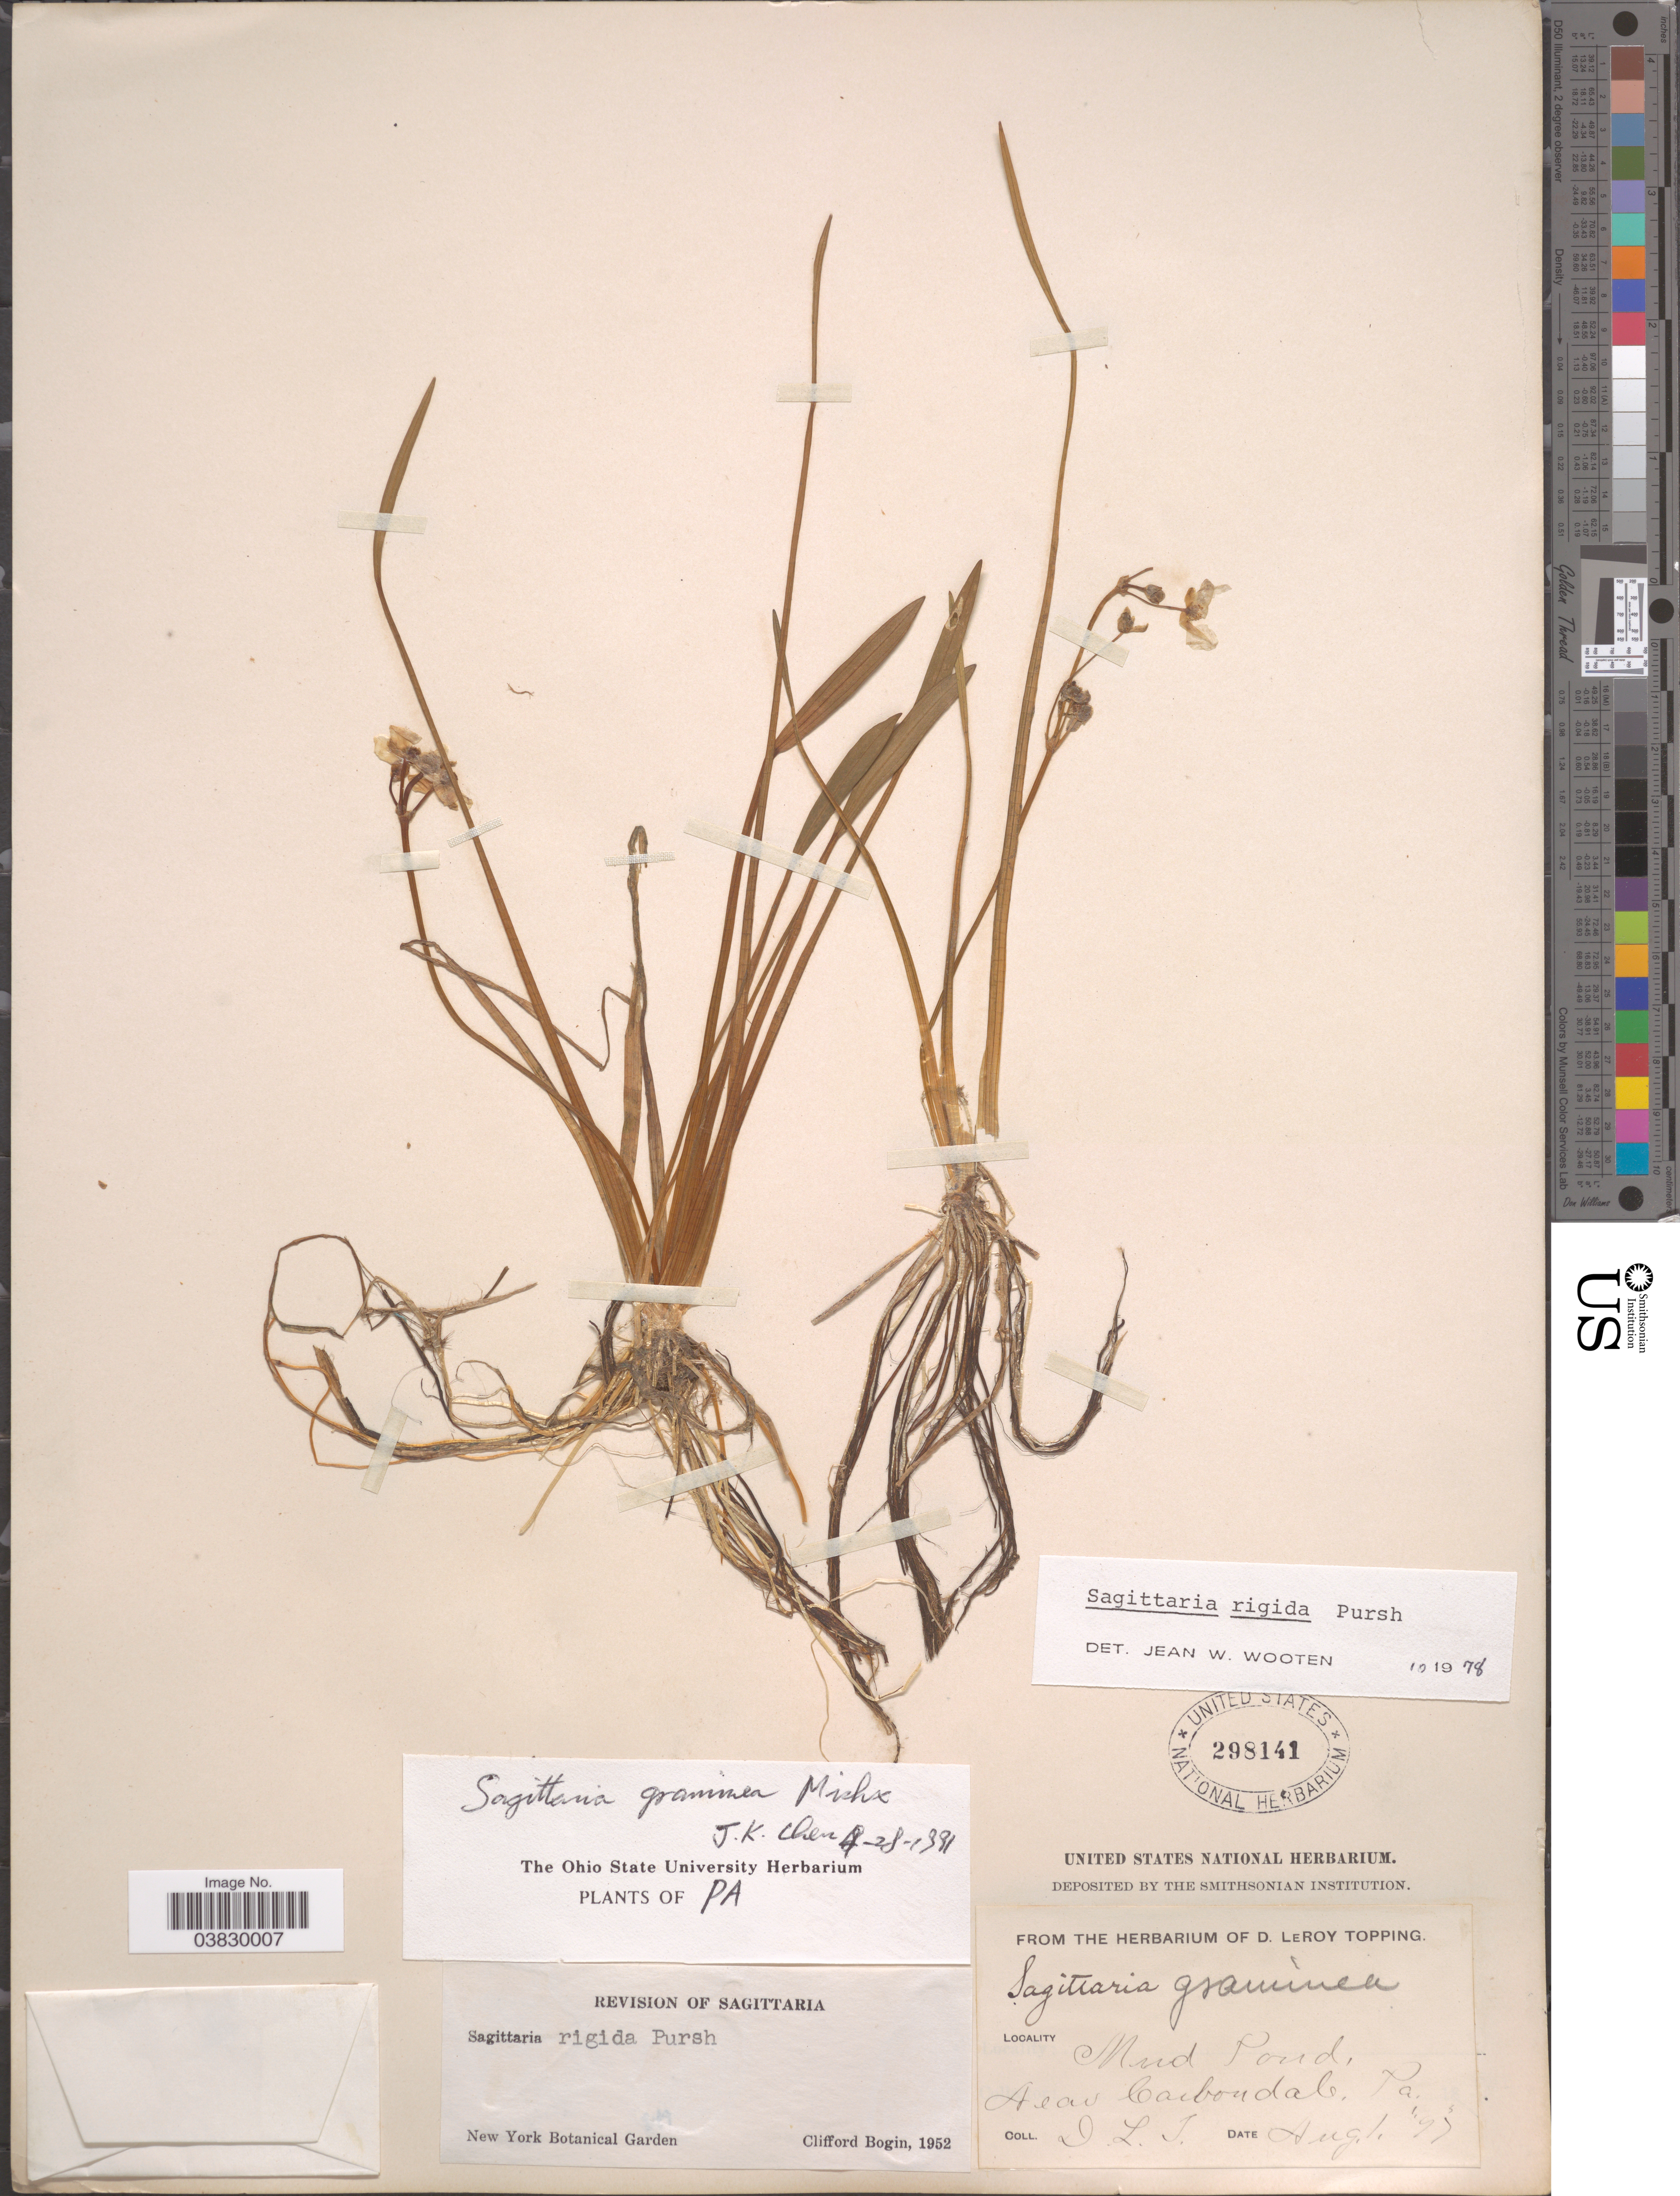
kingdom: Plantae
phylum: Tracheophyta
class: Liliopsida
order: Alismatales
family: Alismataceae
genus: Sagittaria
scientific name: Sagittaria graminea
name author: Michx.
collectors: D. L. Topping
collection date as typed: Transcribed d/m/y: 1/8/97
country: United States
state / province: Pennsylvania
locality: Mud Pond, Near Carbondale.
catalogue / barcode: US 298141